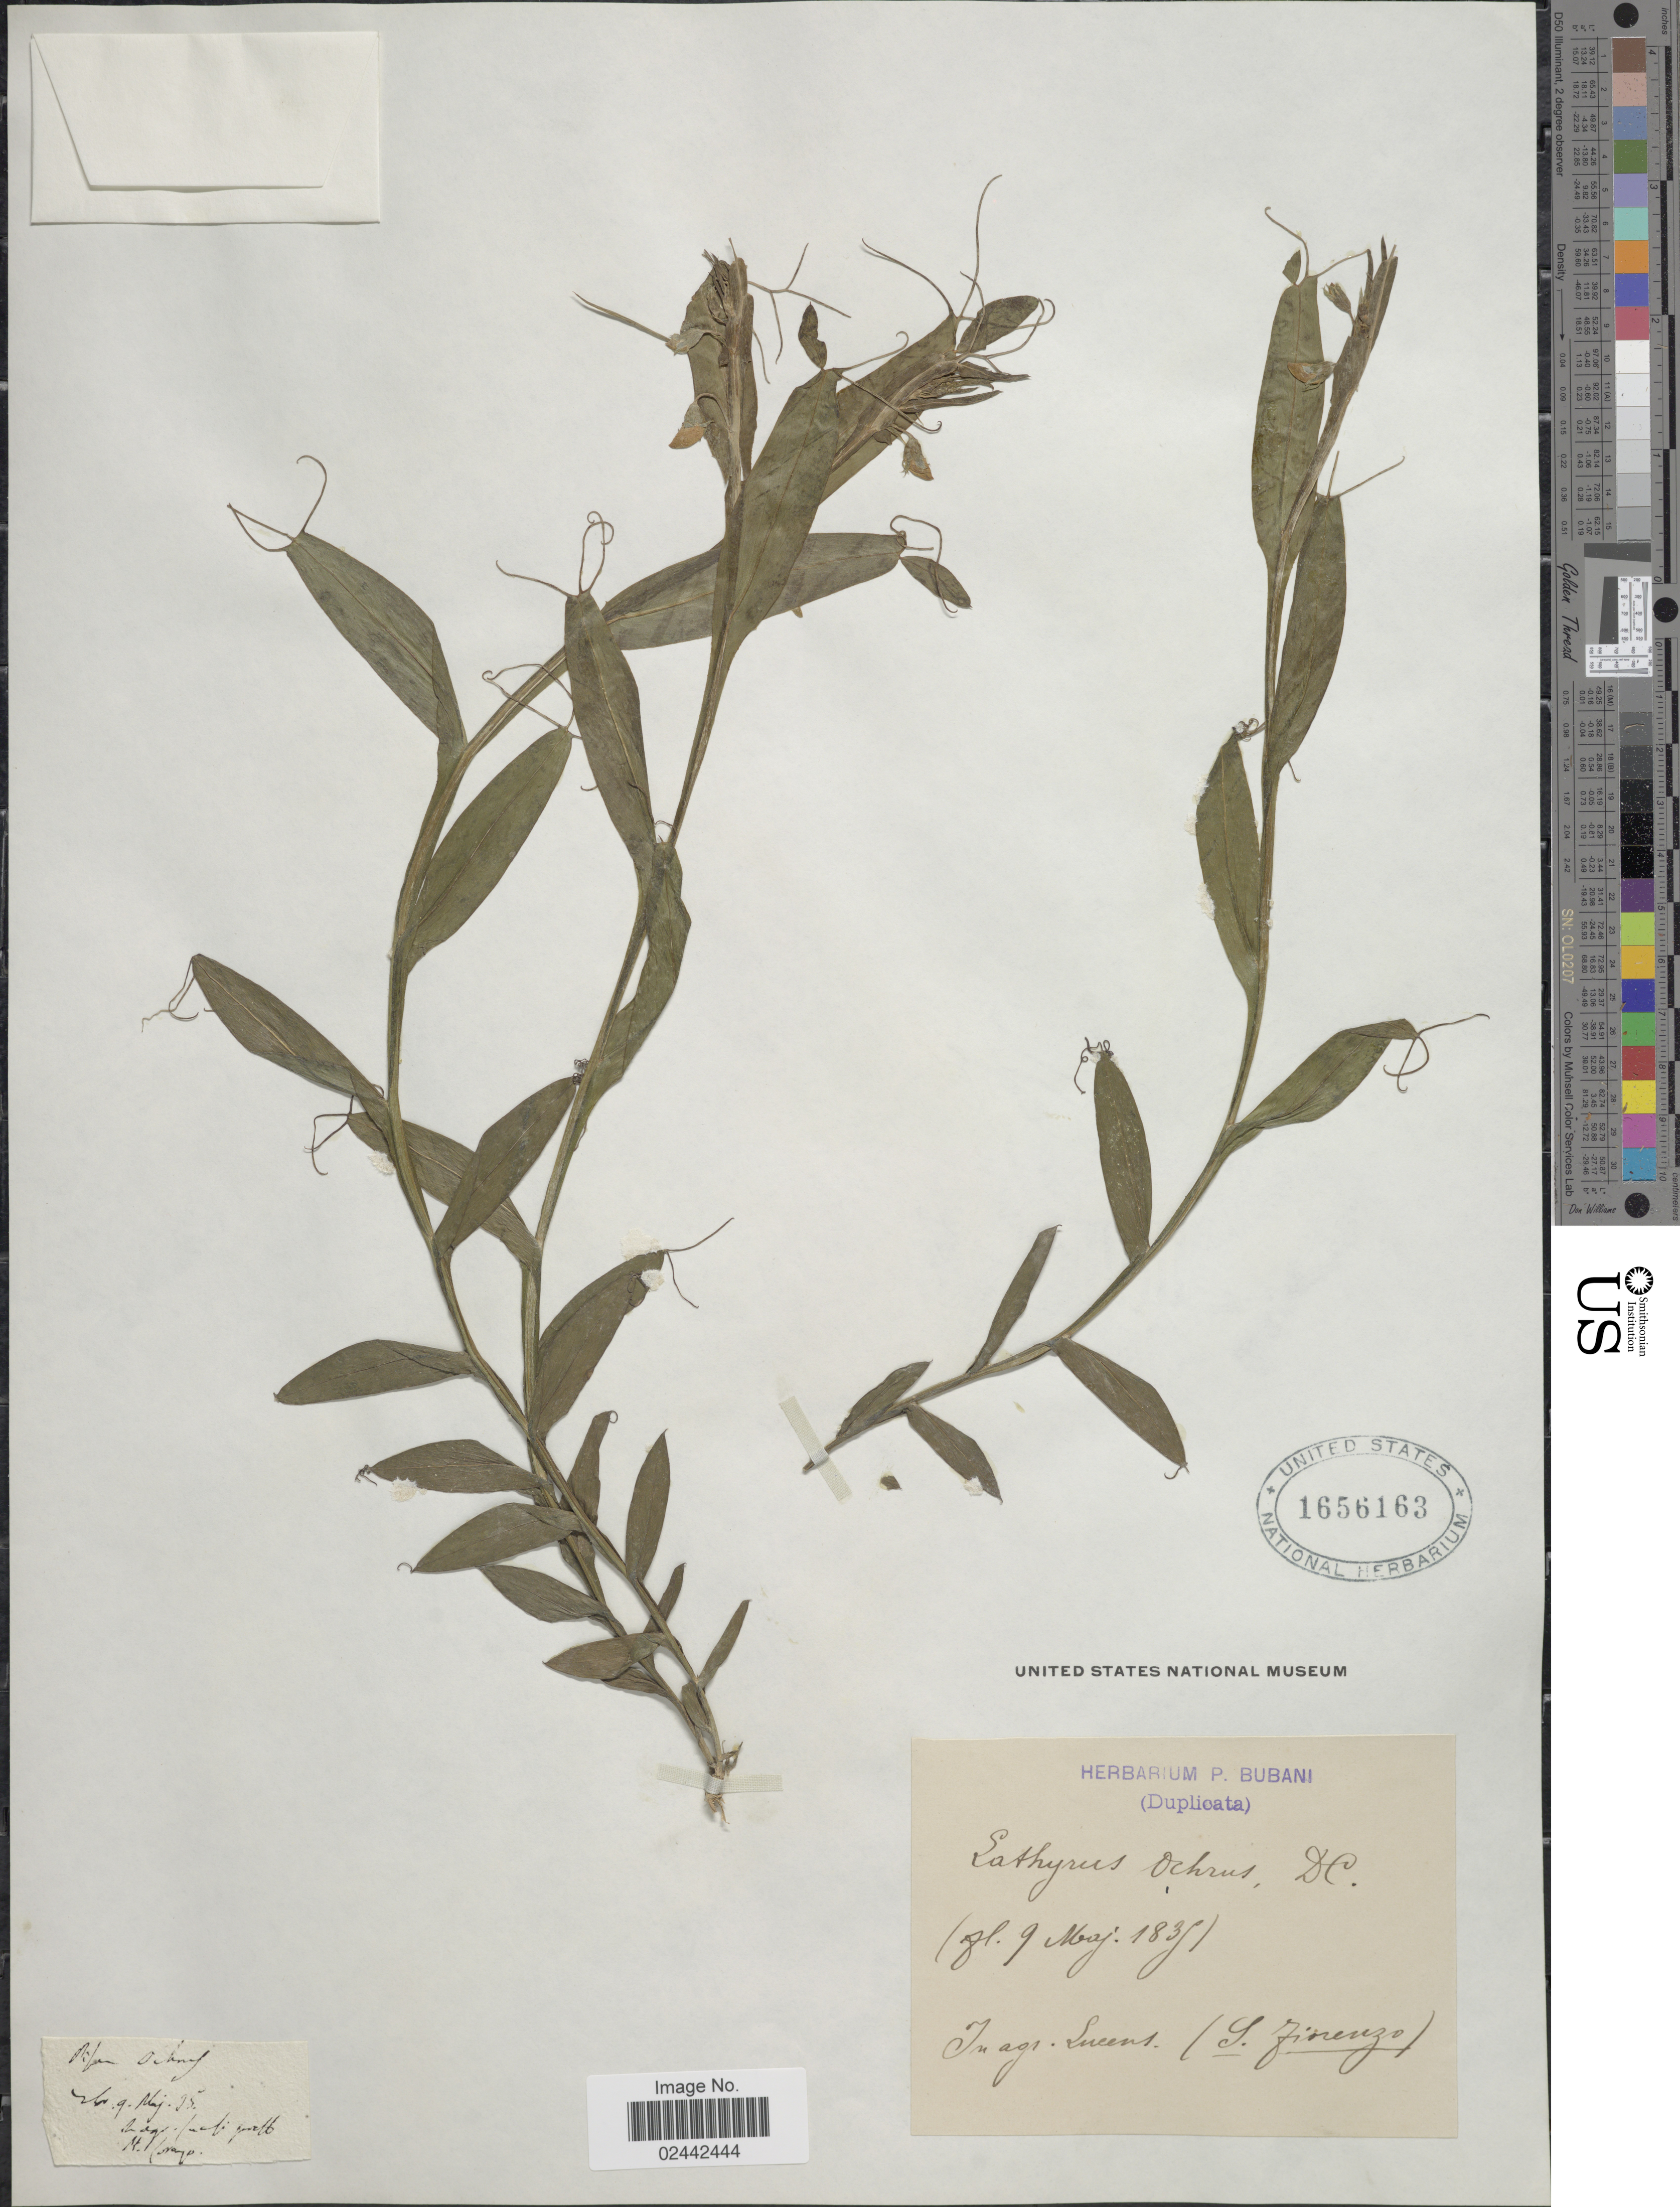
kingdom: Plantae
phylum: Tracheophyta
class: Magnoliopsida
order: Fabales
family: Fabaceae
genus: Lathyrus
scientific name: Lathyrus ochrus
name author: (L.) DC.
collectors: ex herb. P. Bubani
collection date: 1835-05-09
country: France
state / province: Corsica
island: Corse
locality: In agr. Lucens. (S. Fiorenzo) [Saint-Florent]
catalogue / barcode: US 1656163